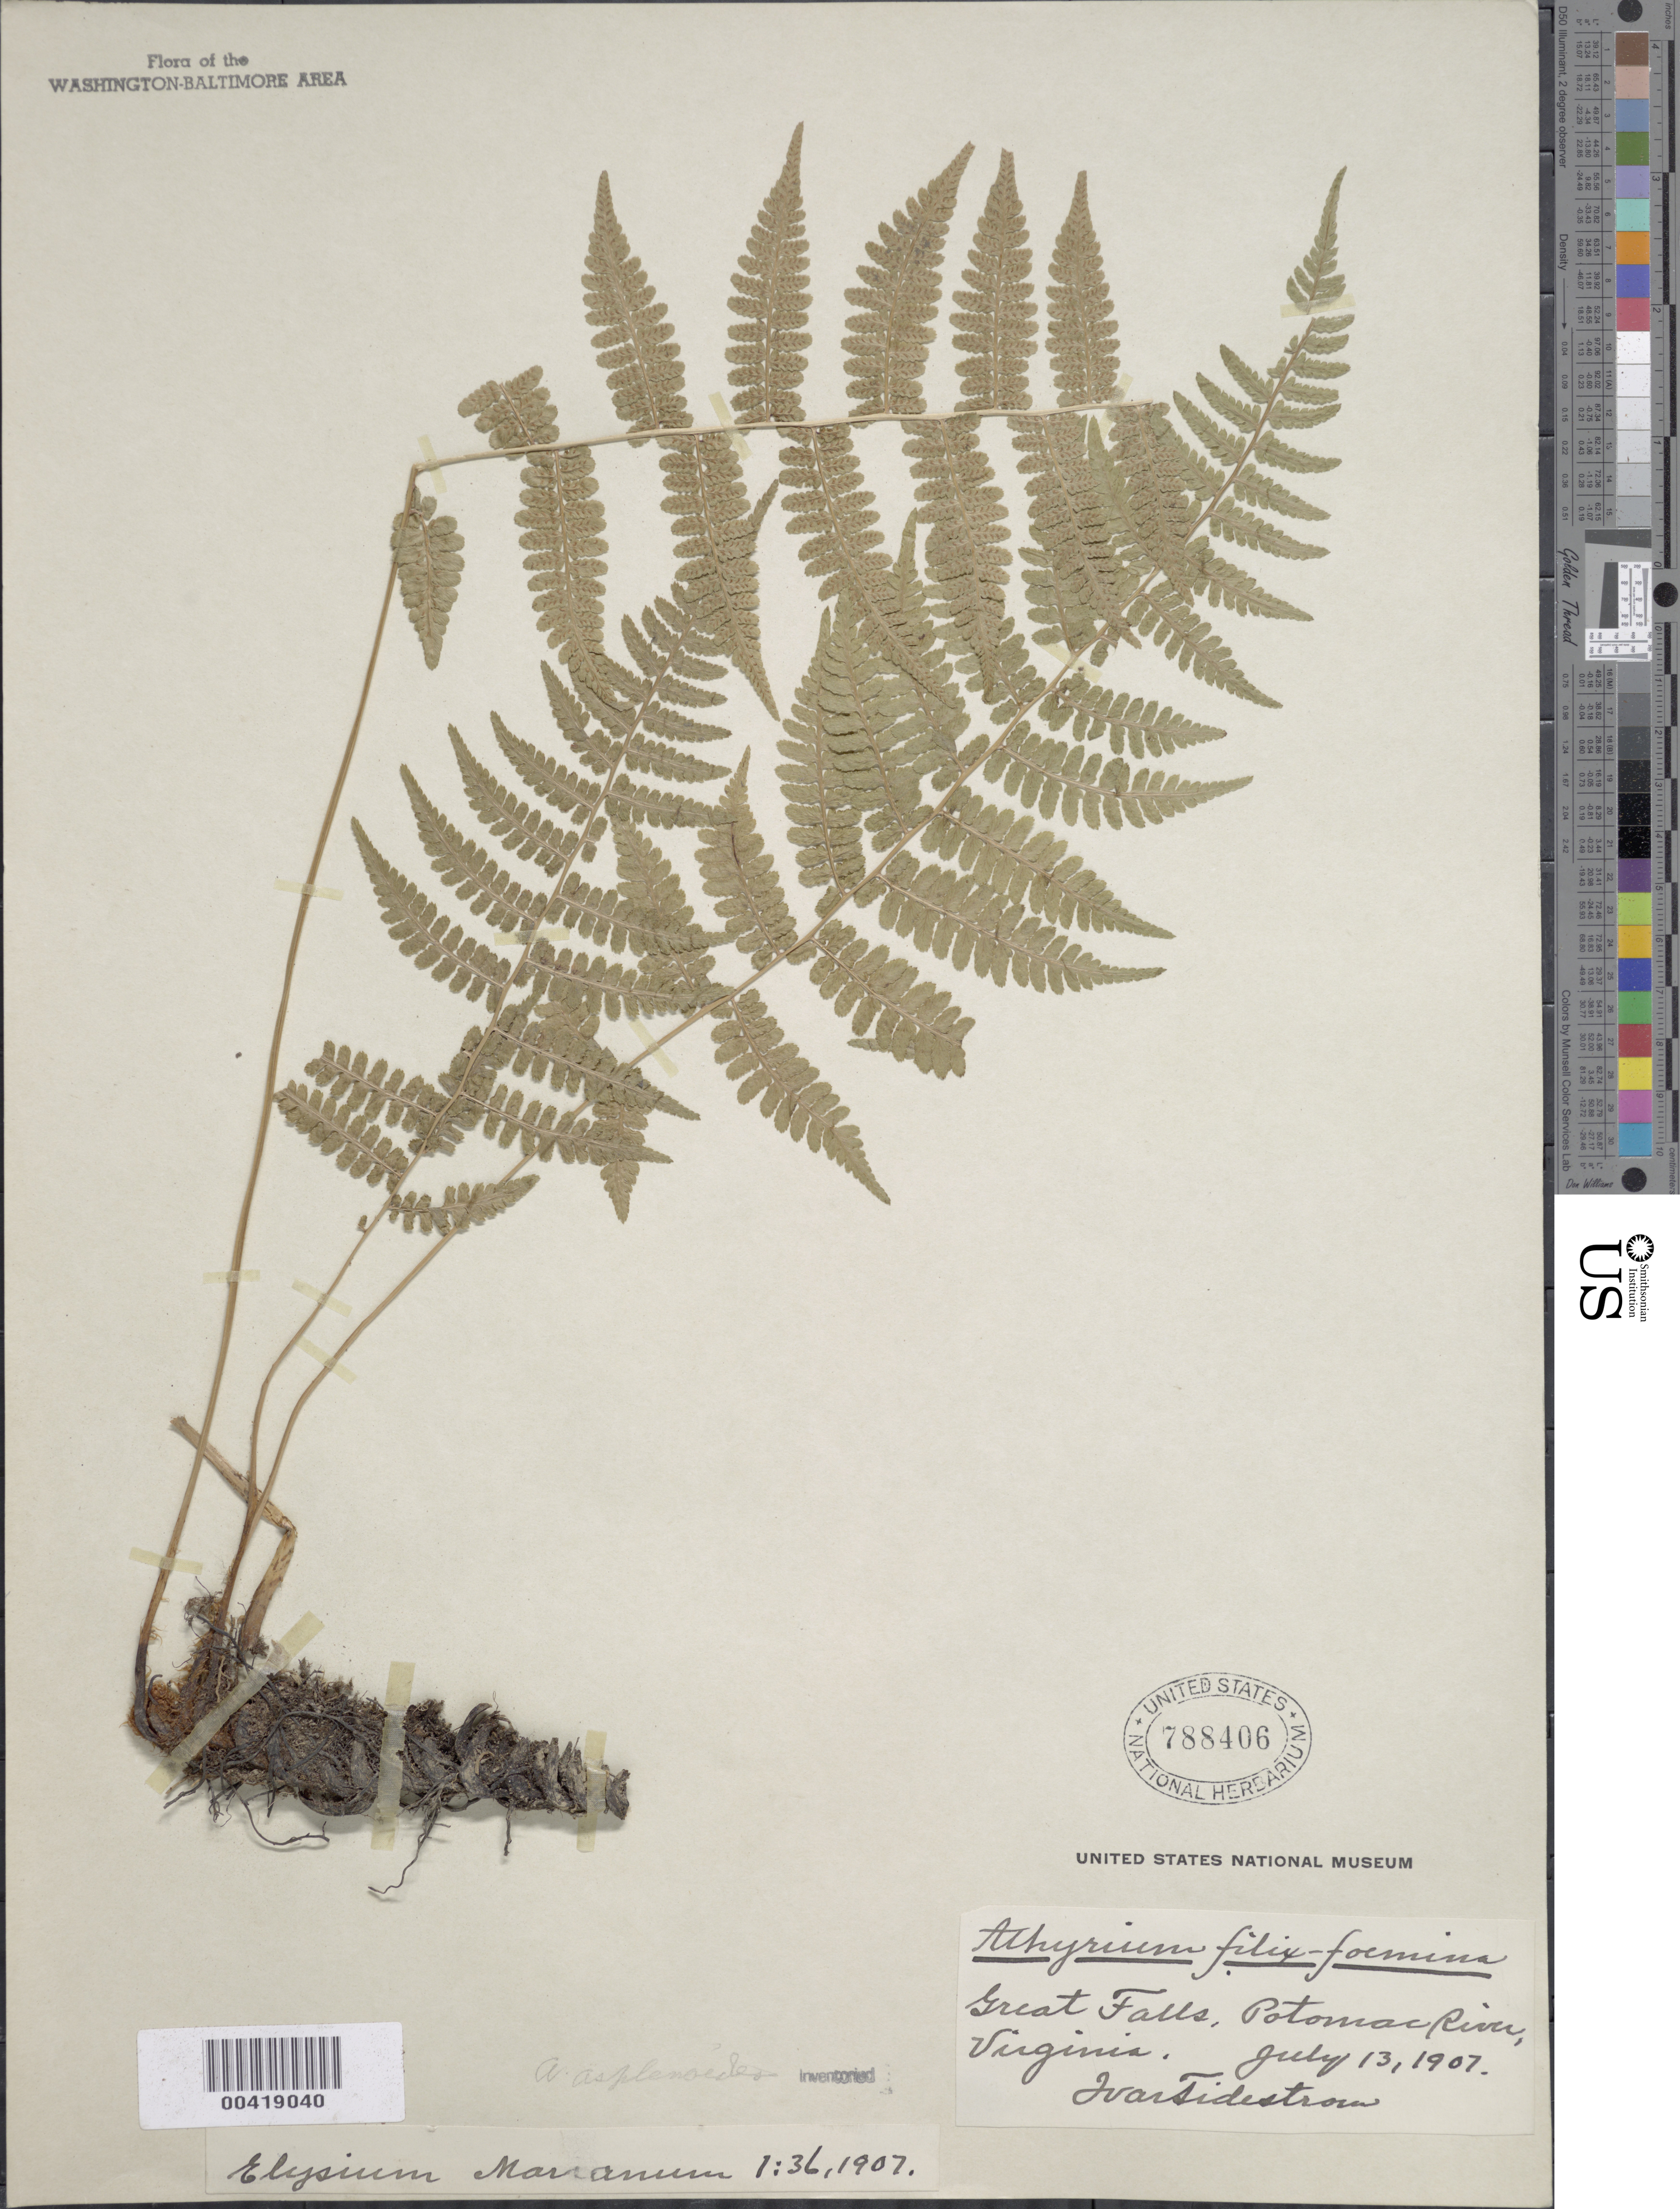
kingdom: Plantae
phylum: Tracheophyta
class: Polypodiopsida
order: Polypodiales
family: Athyriaceae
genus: Athyrium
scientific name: Athyrium filix-femina var. asplenioides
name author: (Michx.) Farw.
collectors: I. F. Tidestrom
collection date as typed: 13 Jul 1907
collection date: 1907-07-13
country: United States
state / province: Virginia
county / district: Fairfax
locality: Great Falls C. and O. Canal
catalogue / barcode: US 788406